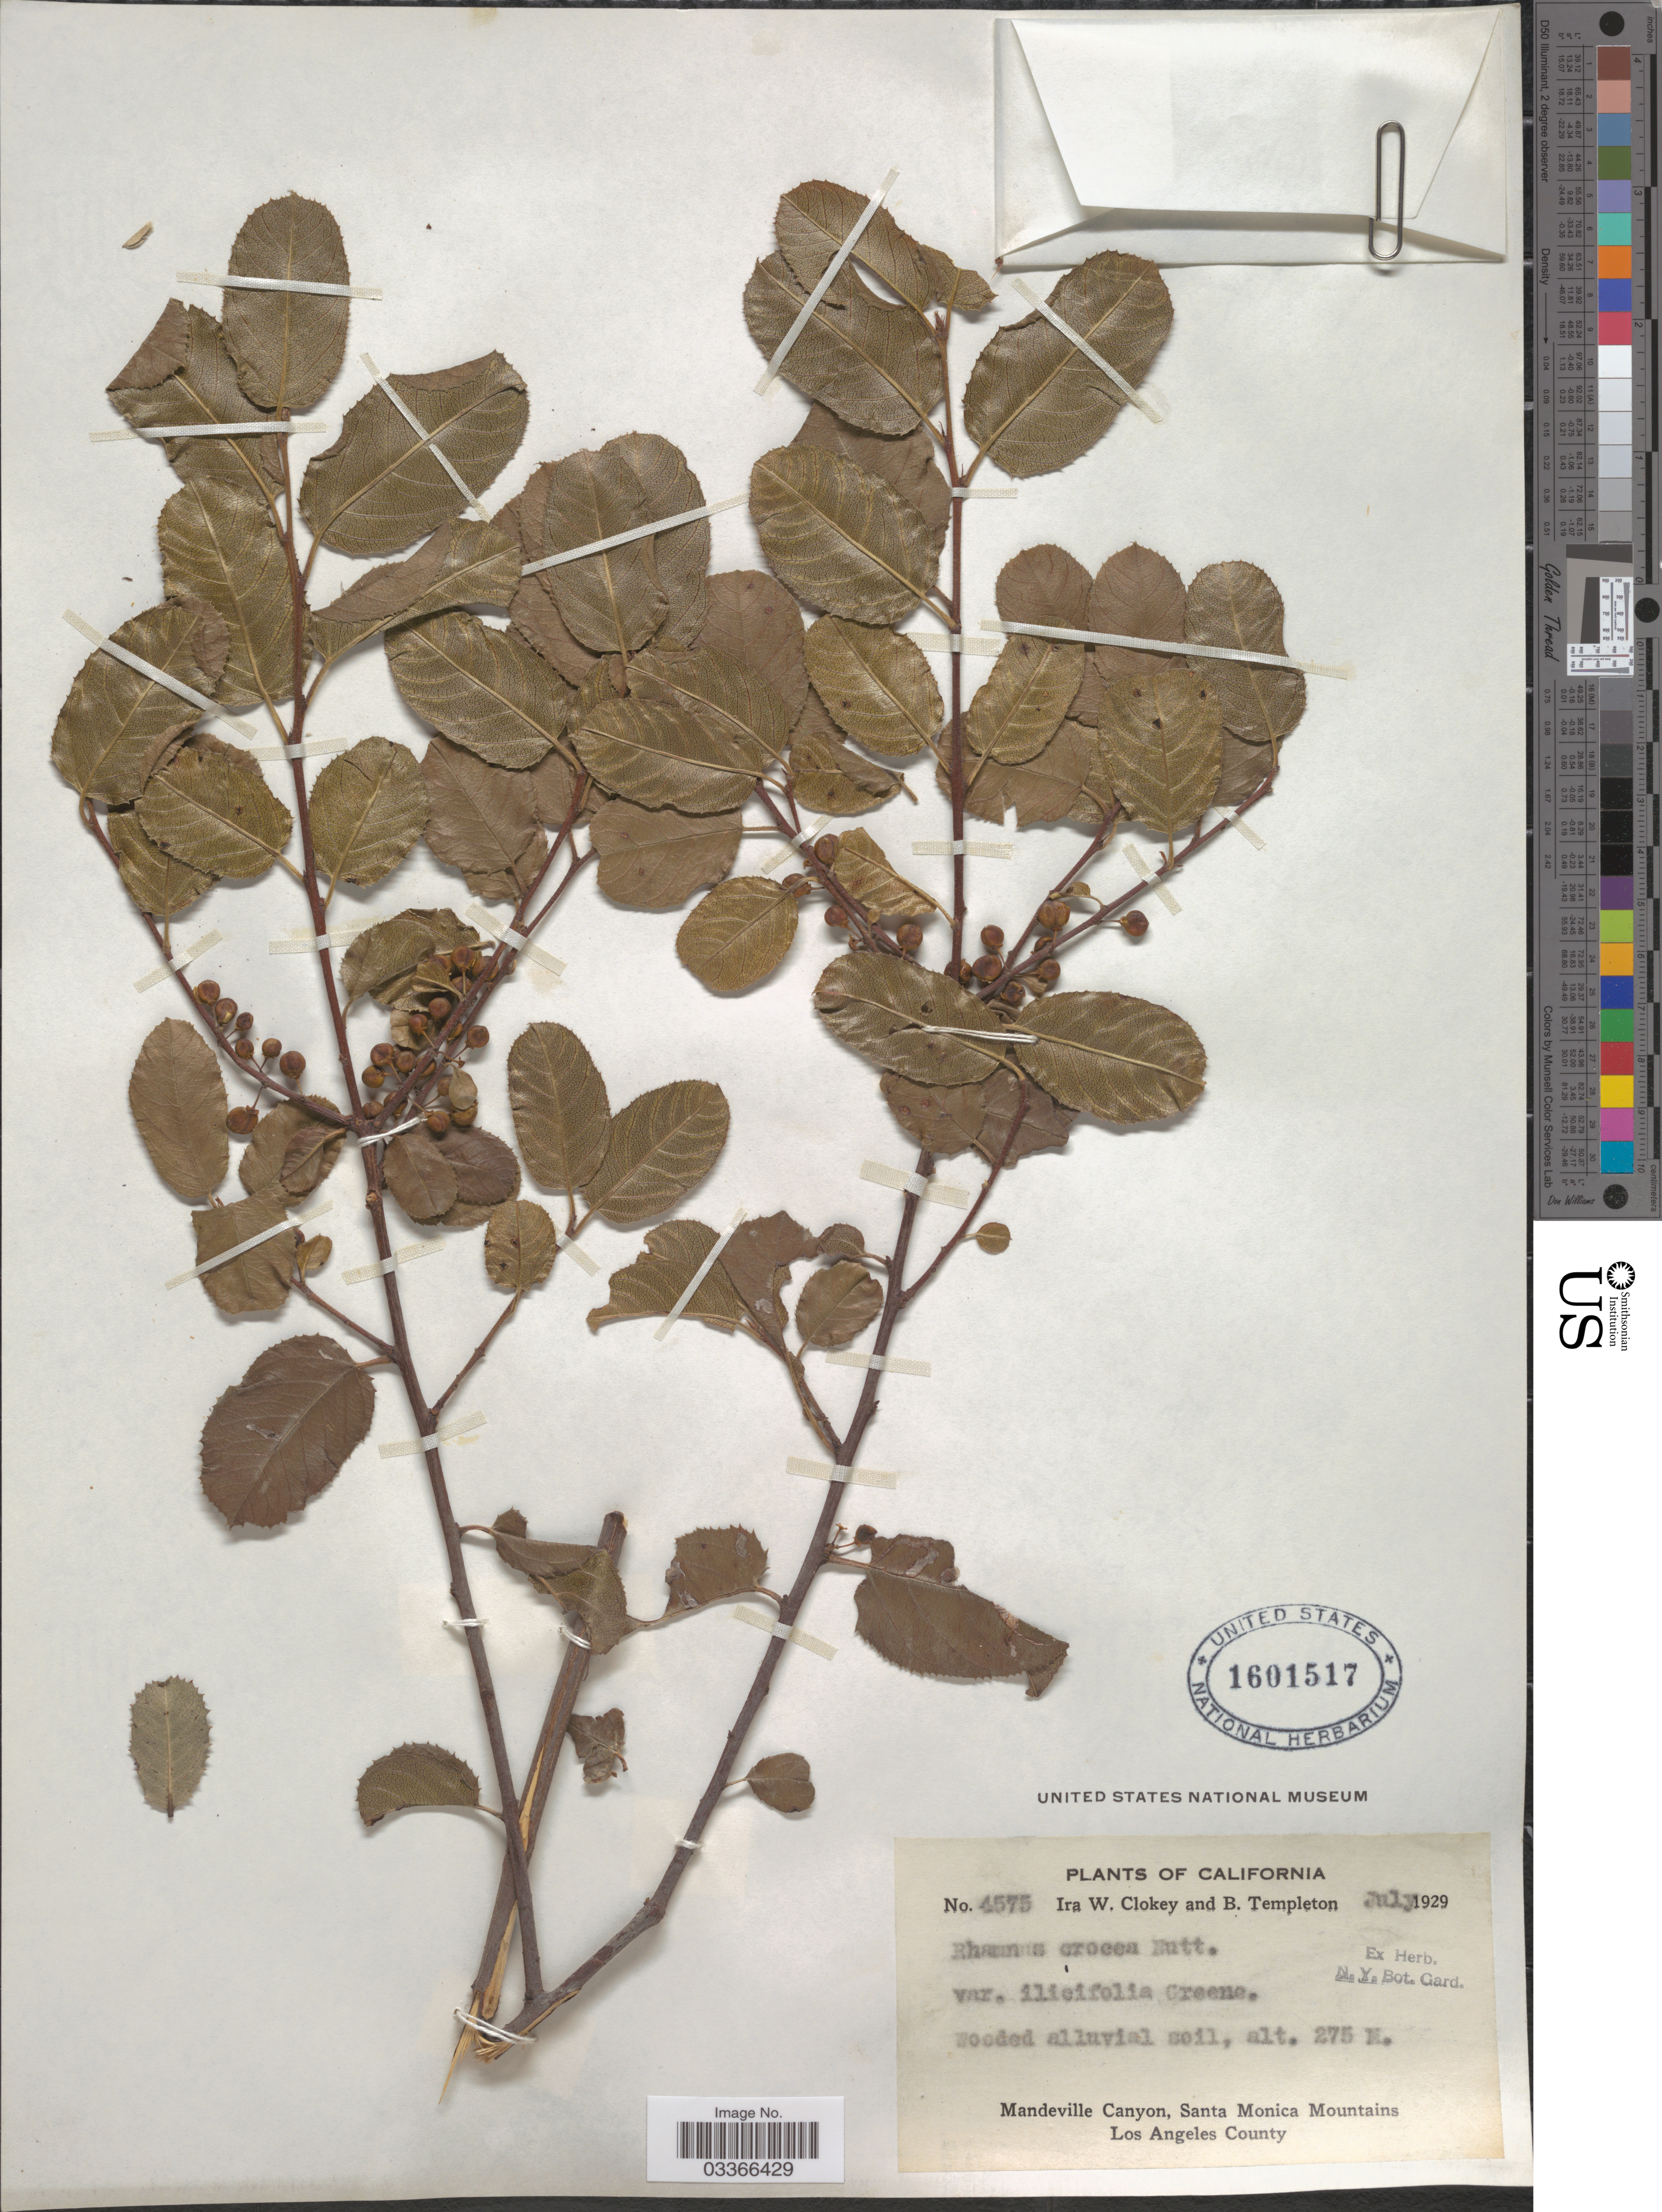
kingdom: Plantae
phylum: Tracheophyta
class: Magnoliopsida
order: Rosales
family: Rhamnaceae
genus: Rhamnus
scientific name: Rhamnus crocea var. ilicifolia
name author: (Kellogg) Greene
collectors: I. W. Clokey & B. Templeton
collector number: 4575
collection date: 1929-07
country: United States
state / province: California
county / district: Los Angeles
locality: Mandeville Canyon, Santa Monica Mountains, Los Angeles County.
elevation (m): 275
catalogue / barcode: US 1601517